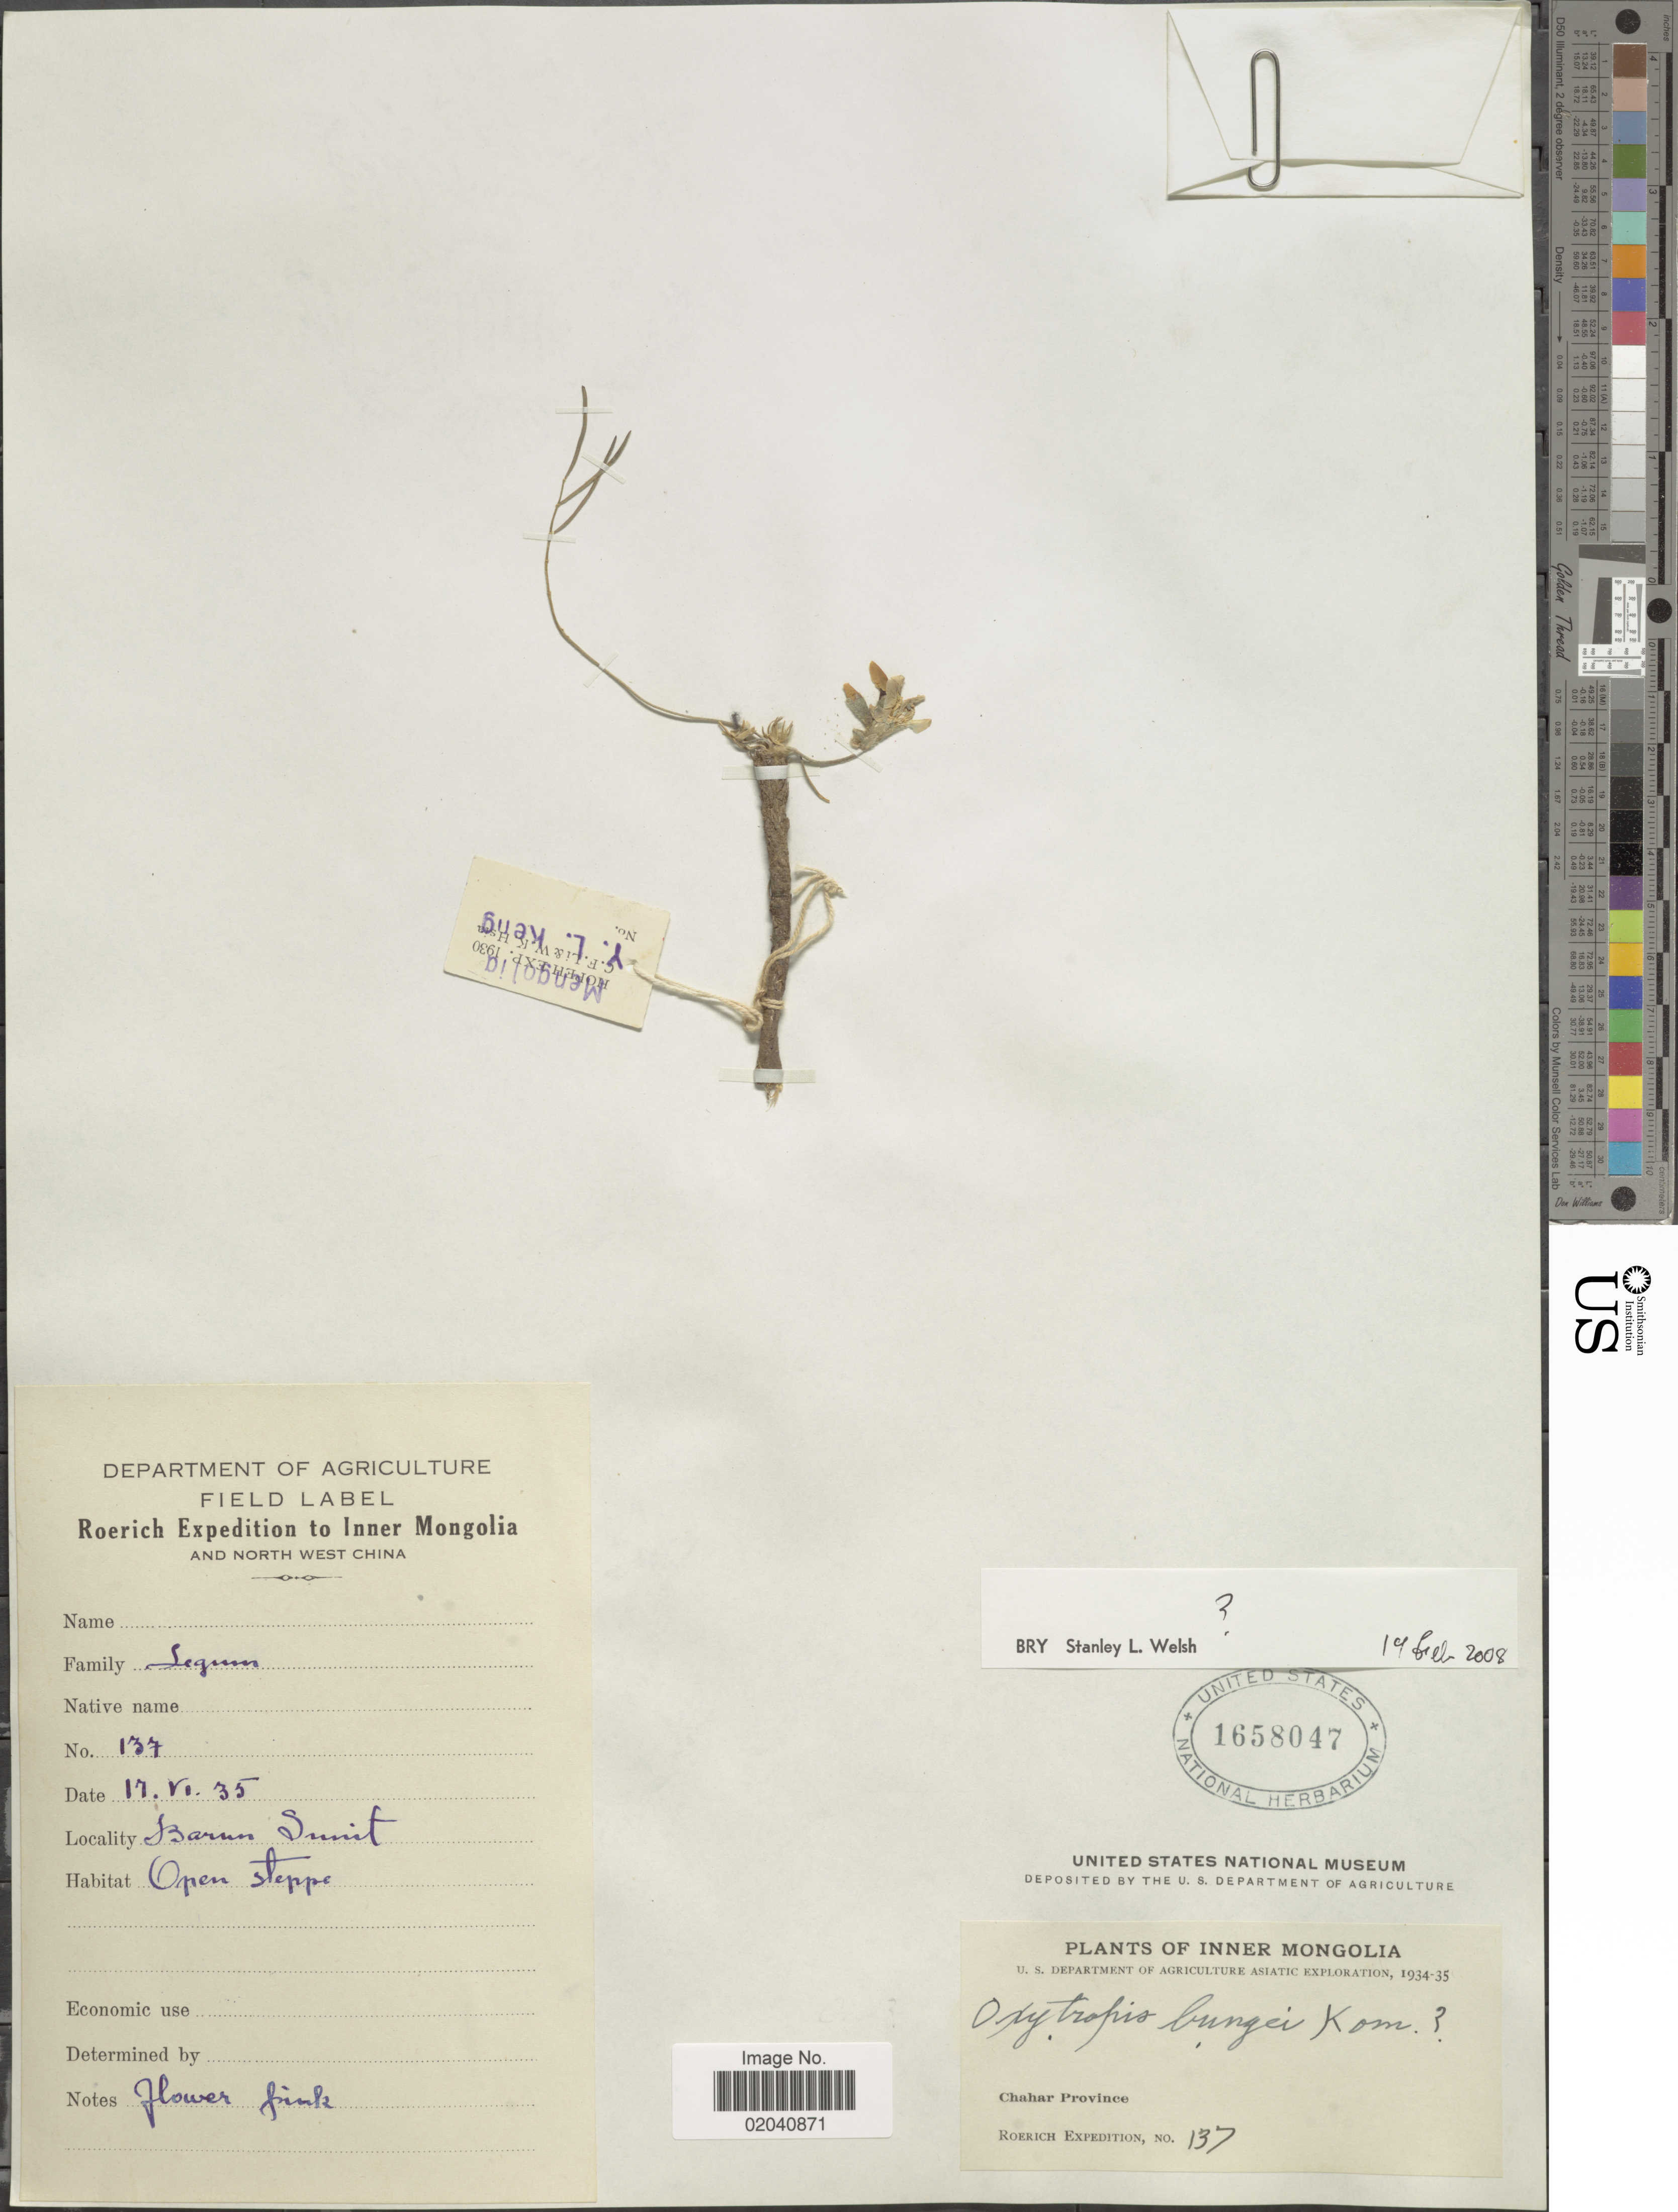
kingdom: Plantae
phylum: Tracheophyta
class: Magnoliopsida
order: Fabales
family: Fabaceae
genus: Oxytropis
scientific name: Oxytropis bungei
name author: Kom.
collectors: Roerich Expedition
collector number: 137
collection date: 1935-06-17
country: China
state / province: Nei Monggol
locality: Inner Mongolia and North West China, Chahar Province, Barun Summit, Open steppe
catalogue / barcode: US 1658047